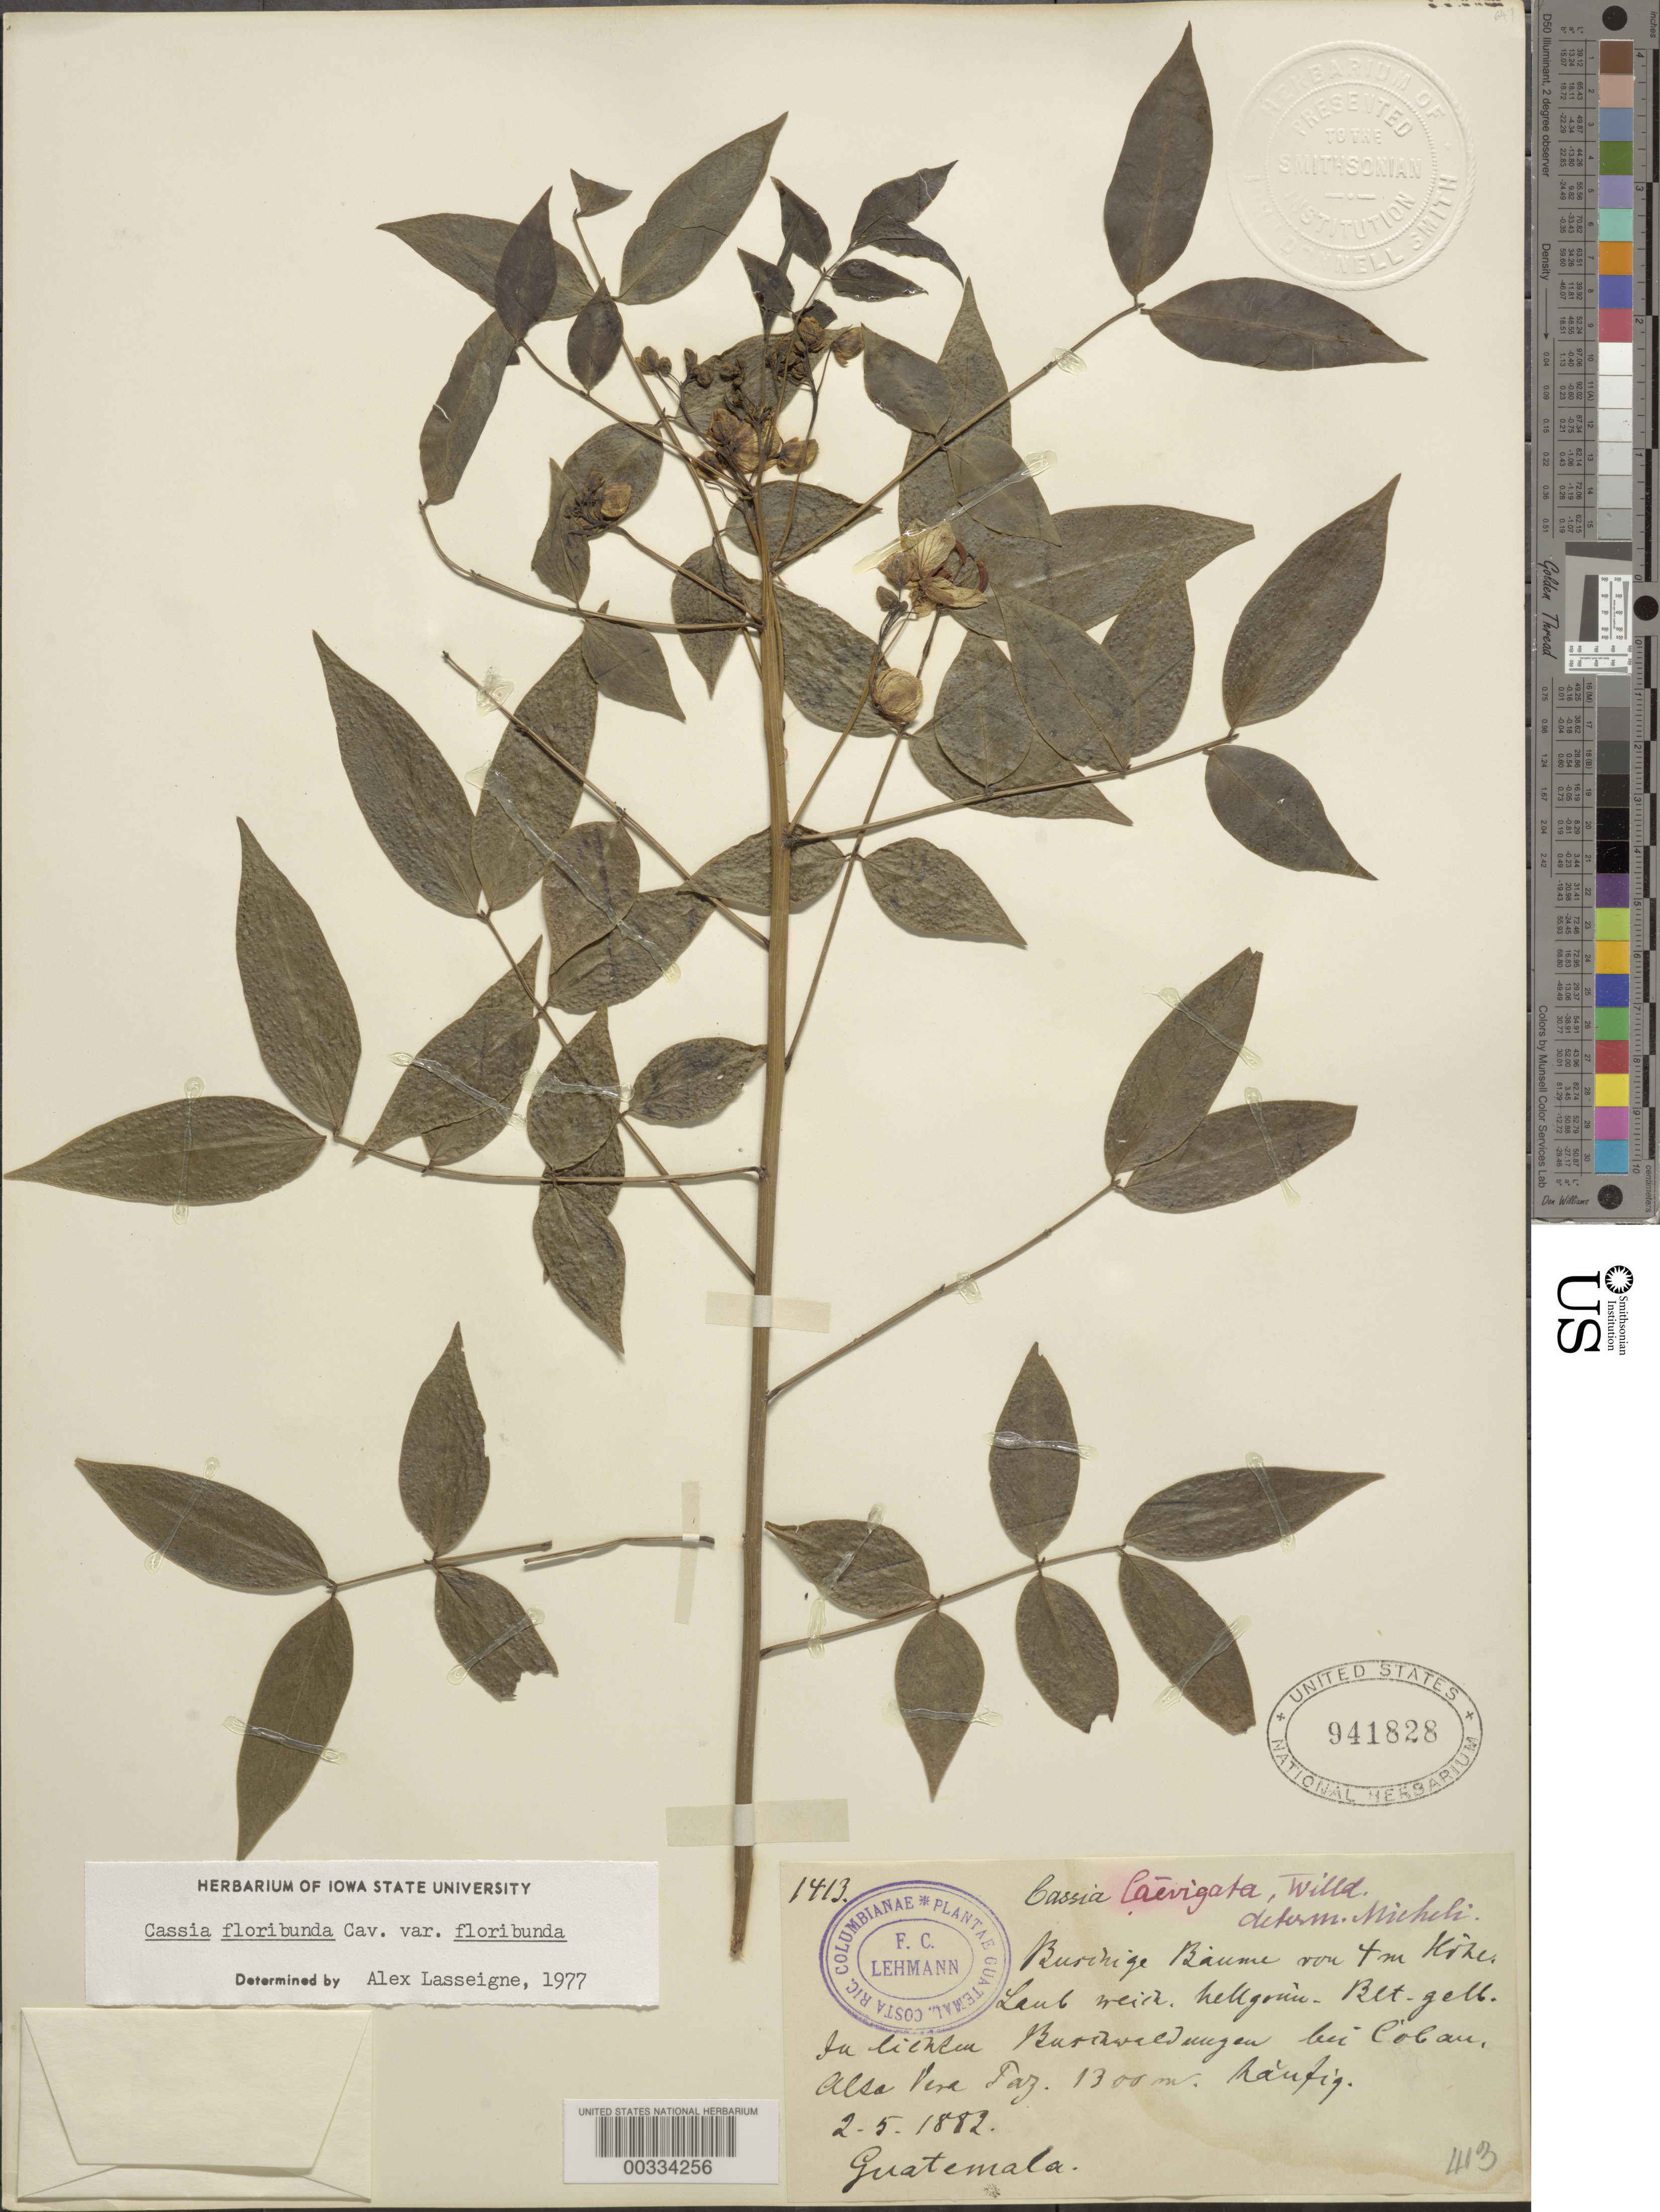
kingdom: Plantae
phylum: Tracheophyta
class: Magnoliopsida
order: Fabales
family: Fabaceae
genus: Senna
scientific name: Senna x floribunda var. floribunda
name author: (Cav.) H.S. Irwin & Barneby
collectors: F. C. Lehmann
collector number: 1413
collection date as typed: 02 May 1882 or 05 Feb 1882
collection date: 1882-02-05 or 1882-05-02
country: Guatemala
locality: Near colan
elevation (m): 1300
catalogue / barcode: US 941828